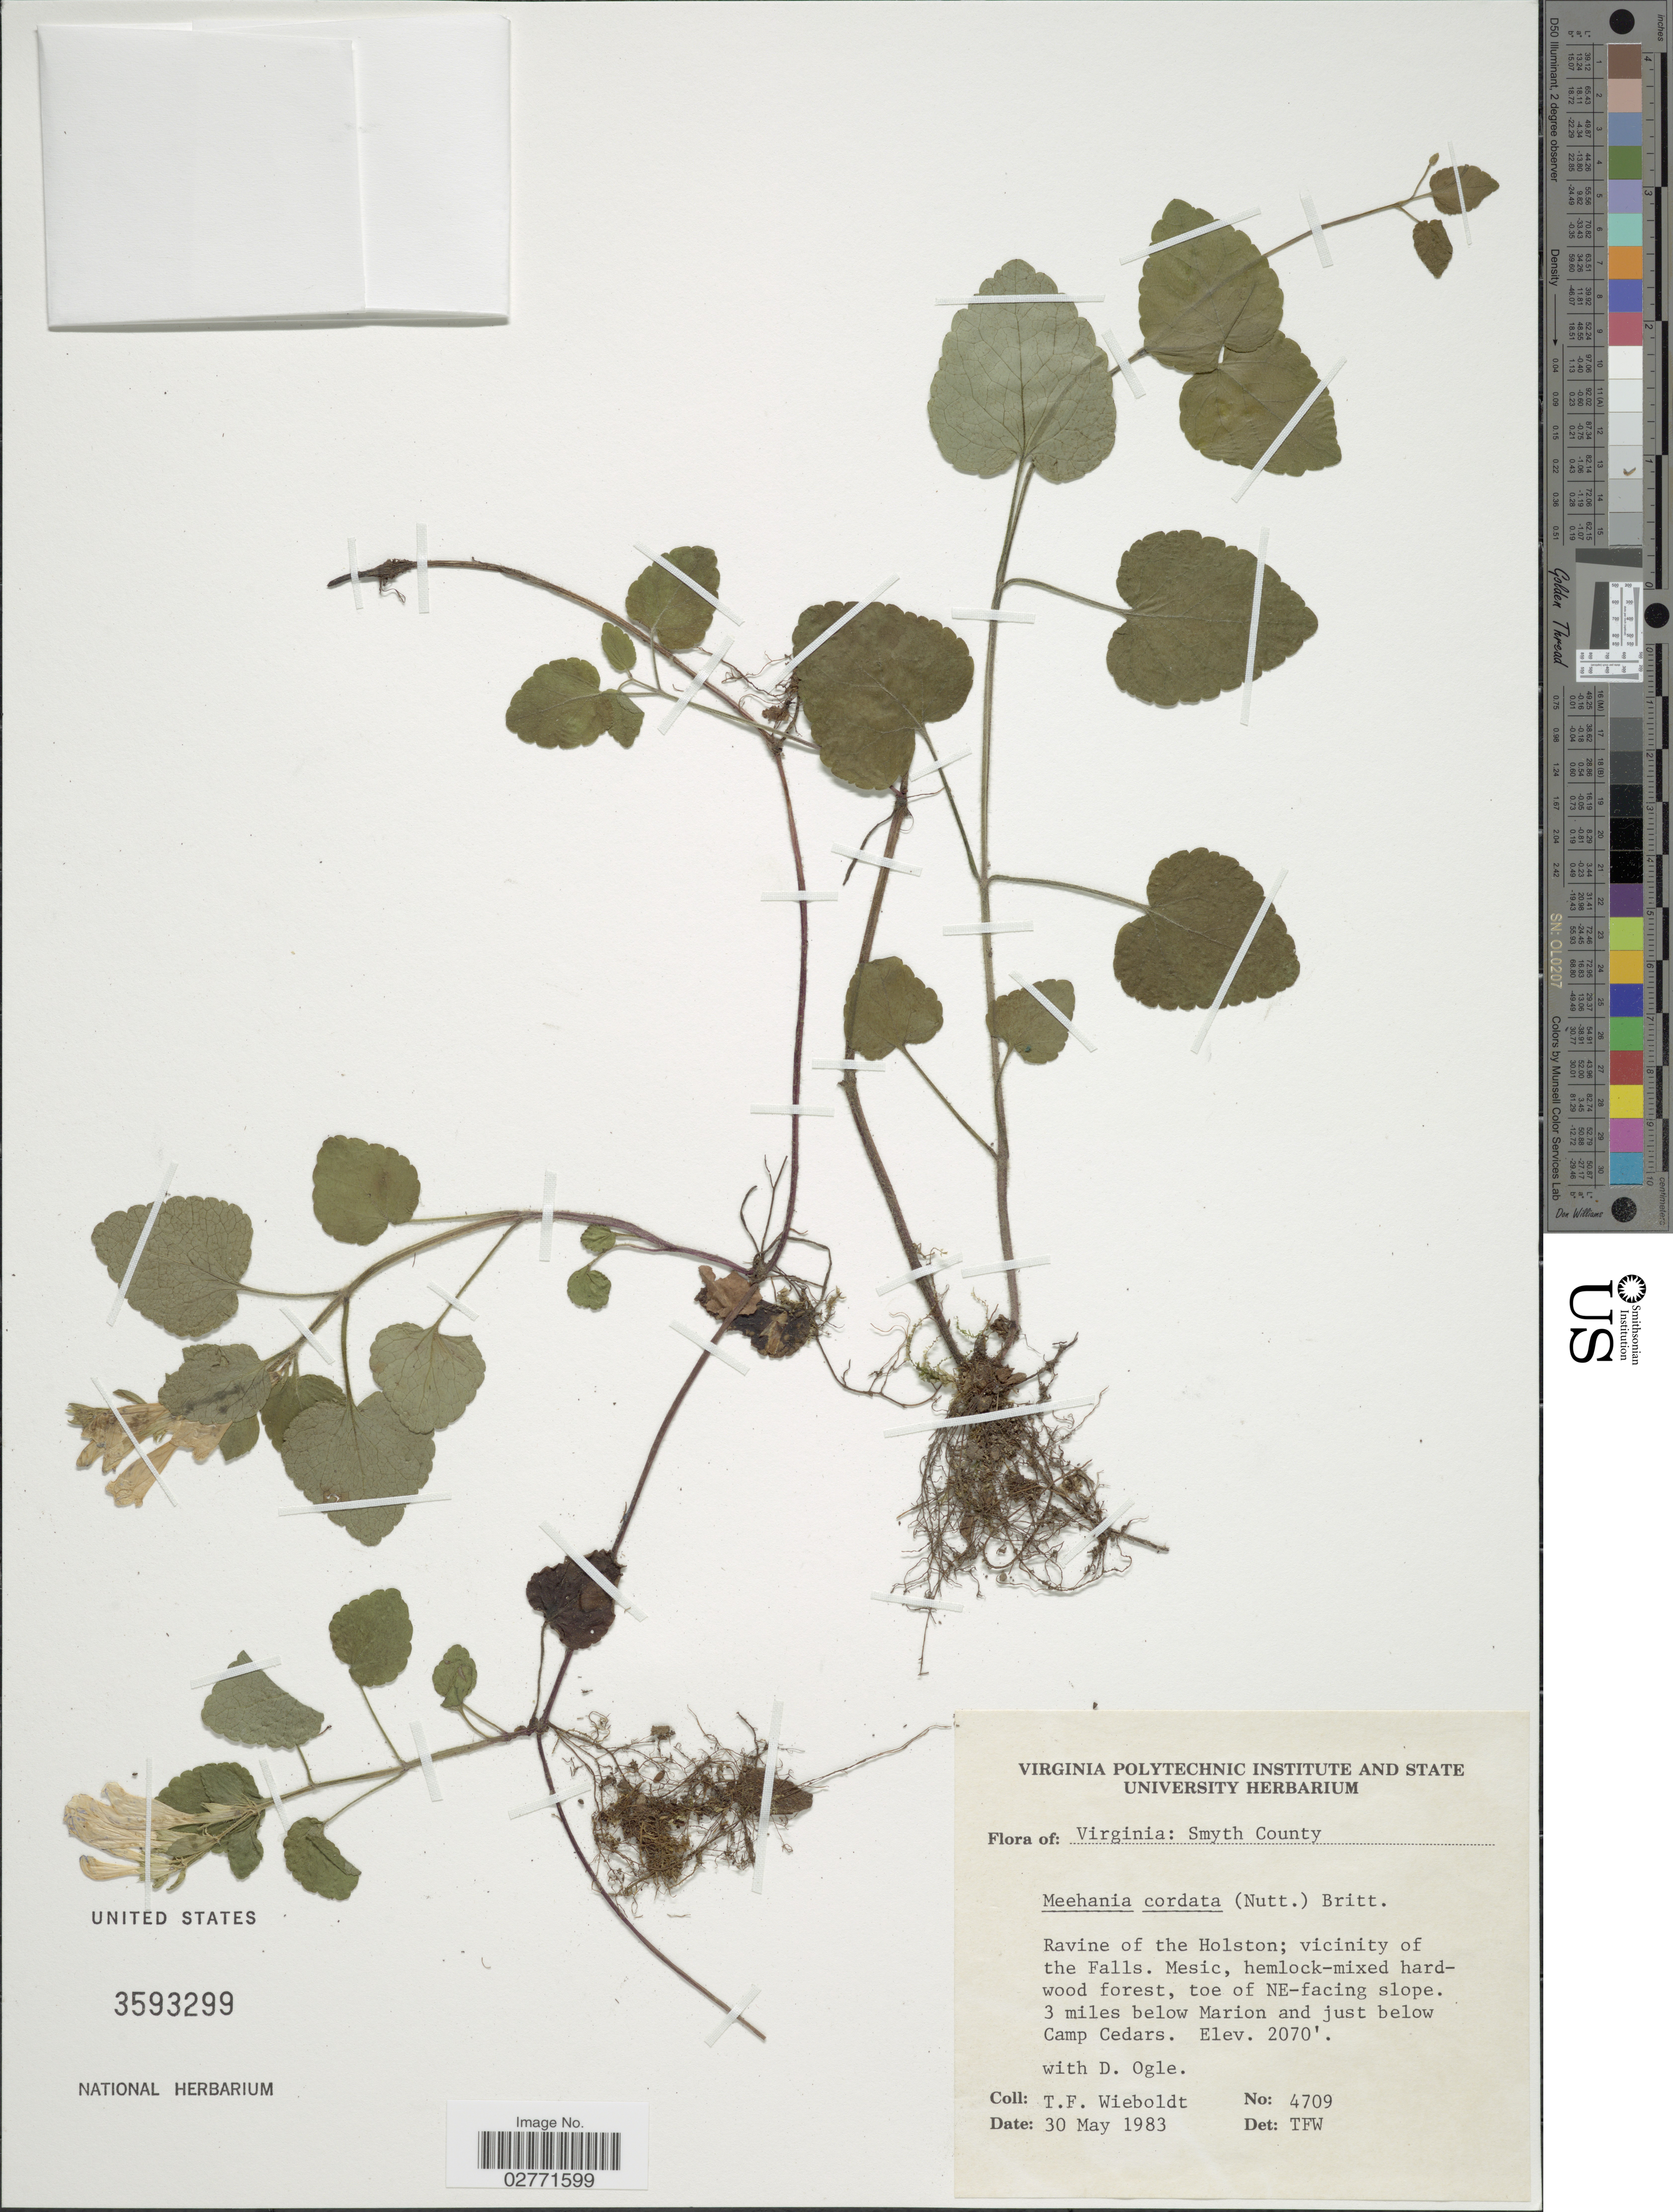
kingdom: Plantae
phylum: Tracheophyta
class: Magnoliopsida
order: Lamiales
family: Lamiaceae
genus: Meehania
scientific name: Meehania cordata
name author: (Nutt.) Britton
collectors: T. Wieboldt & D. Ogle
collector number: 4709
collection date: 1983-05-30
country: United States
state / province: Virginia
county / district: Smyth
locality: Smyth County, Ravine of the Holston; vicinity of the Falls. Mesic, hemlock-mixed-hard-wood forest, toe of NE-facing slope. 3 miles below Marion and just below Camp Cedars.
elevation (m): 631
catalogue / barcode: US 3593299